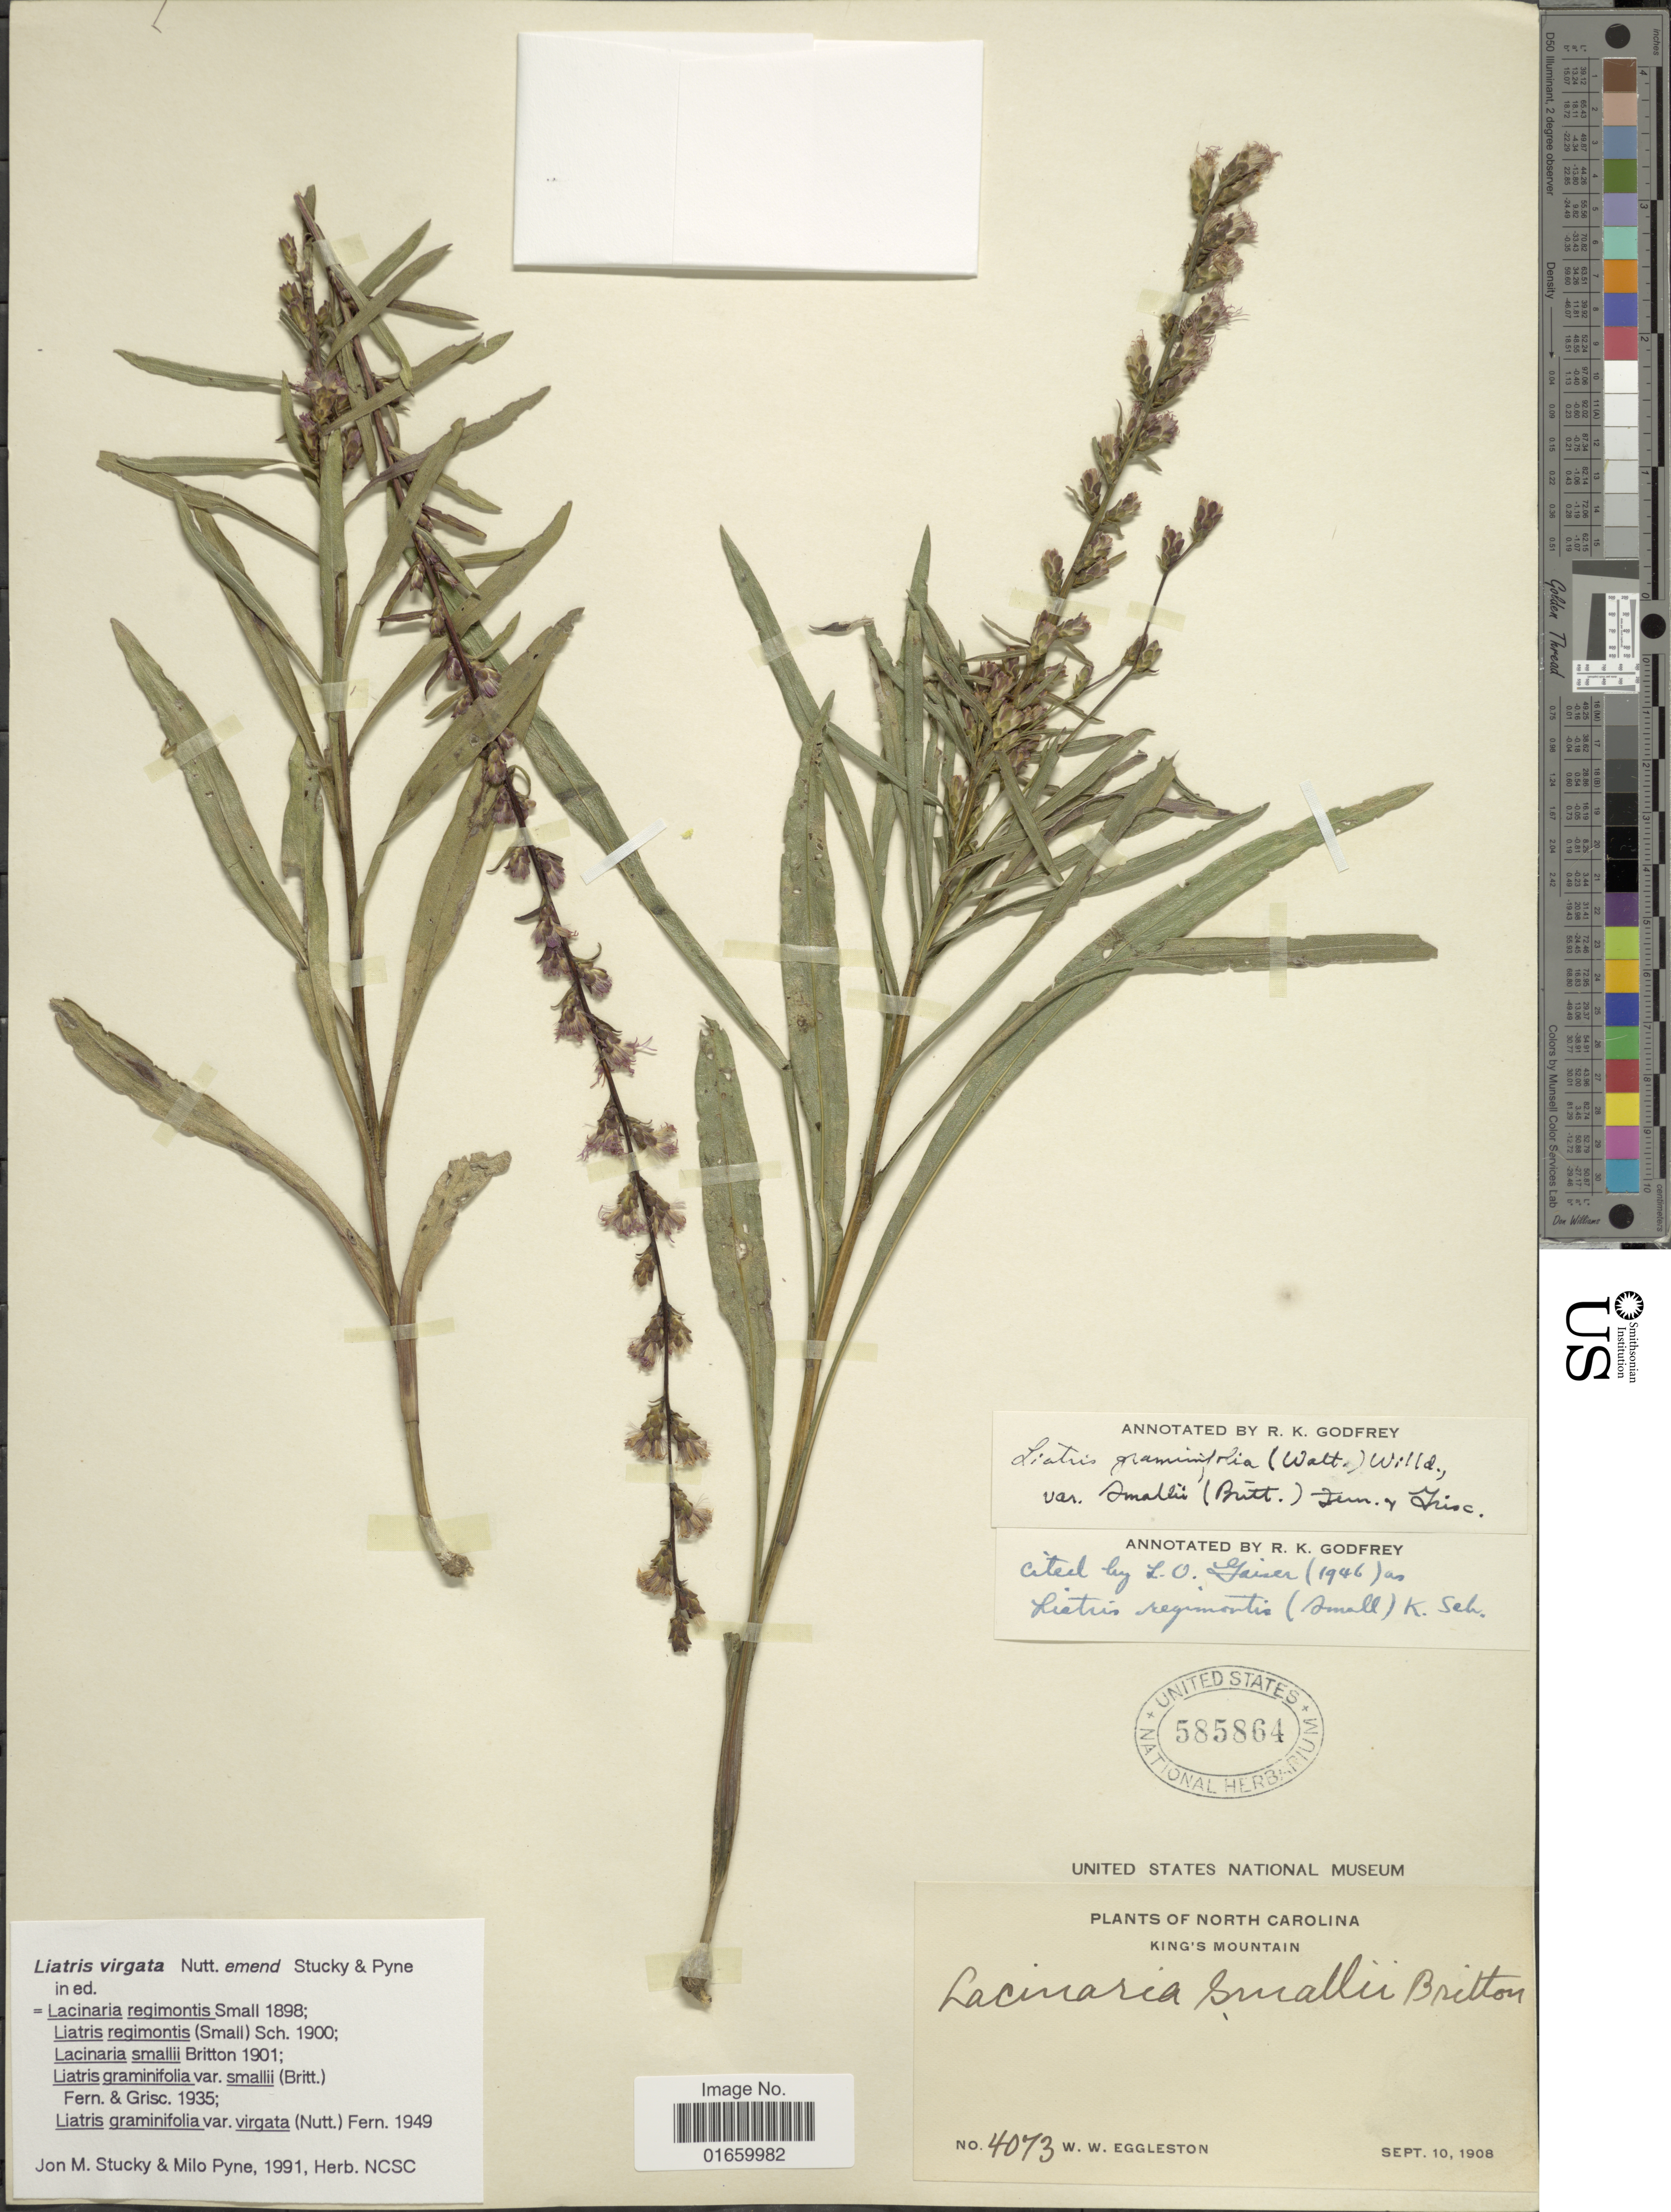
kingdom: Plantae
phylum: Tracheophyta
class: Magnoliopsida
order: Asterales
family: Asteraceae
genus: Liatris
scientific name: Liatris virgata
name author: Nutt.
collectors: W. W. Eggleston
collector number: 4073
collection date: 1908-09-10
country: United States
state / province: North Carolina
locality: King's Mountain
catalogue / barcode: US 585864